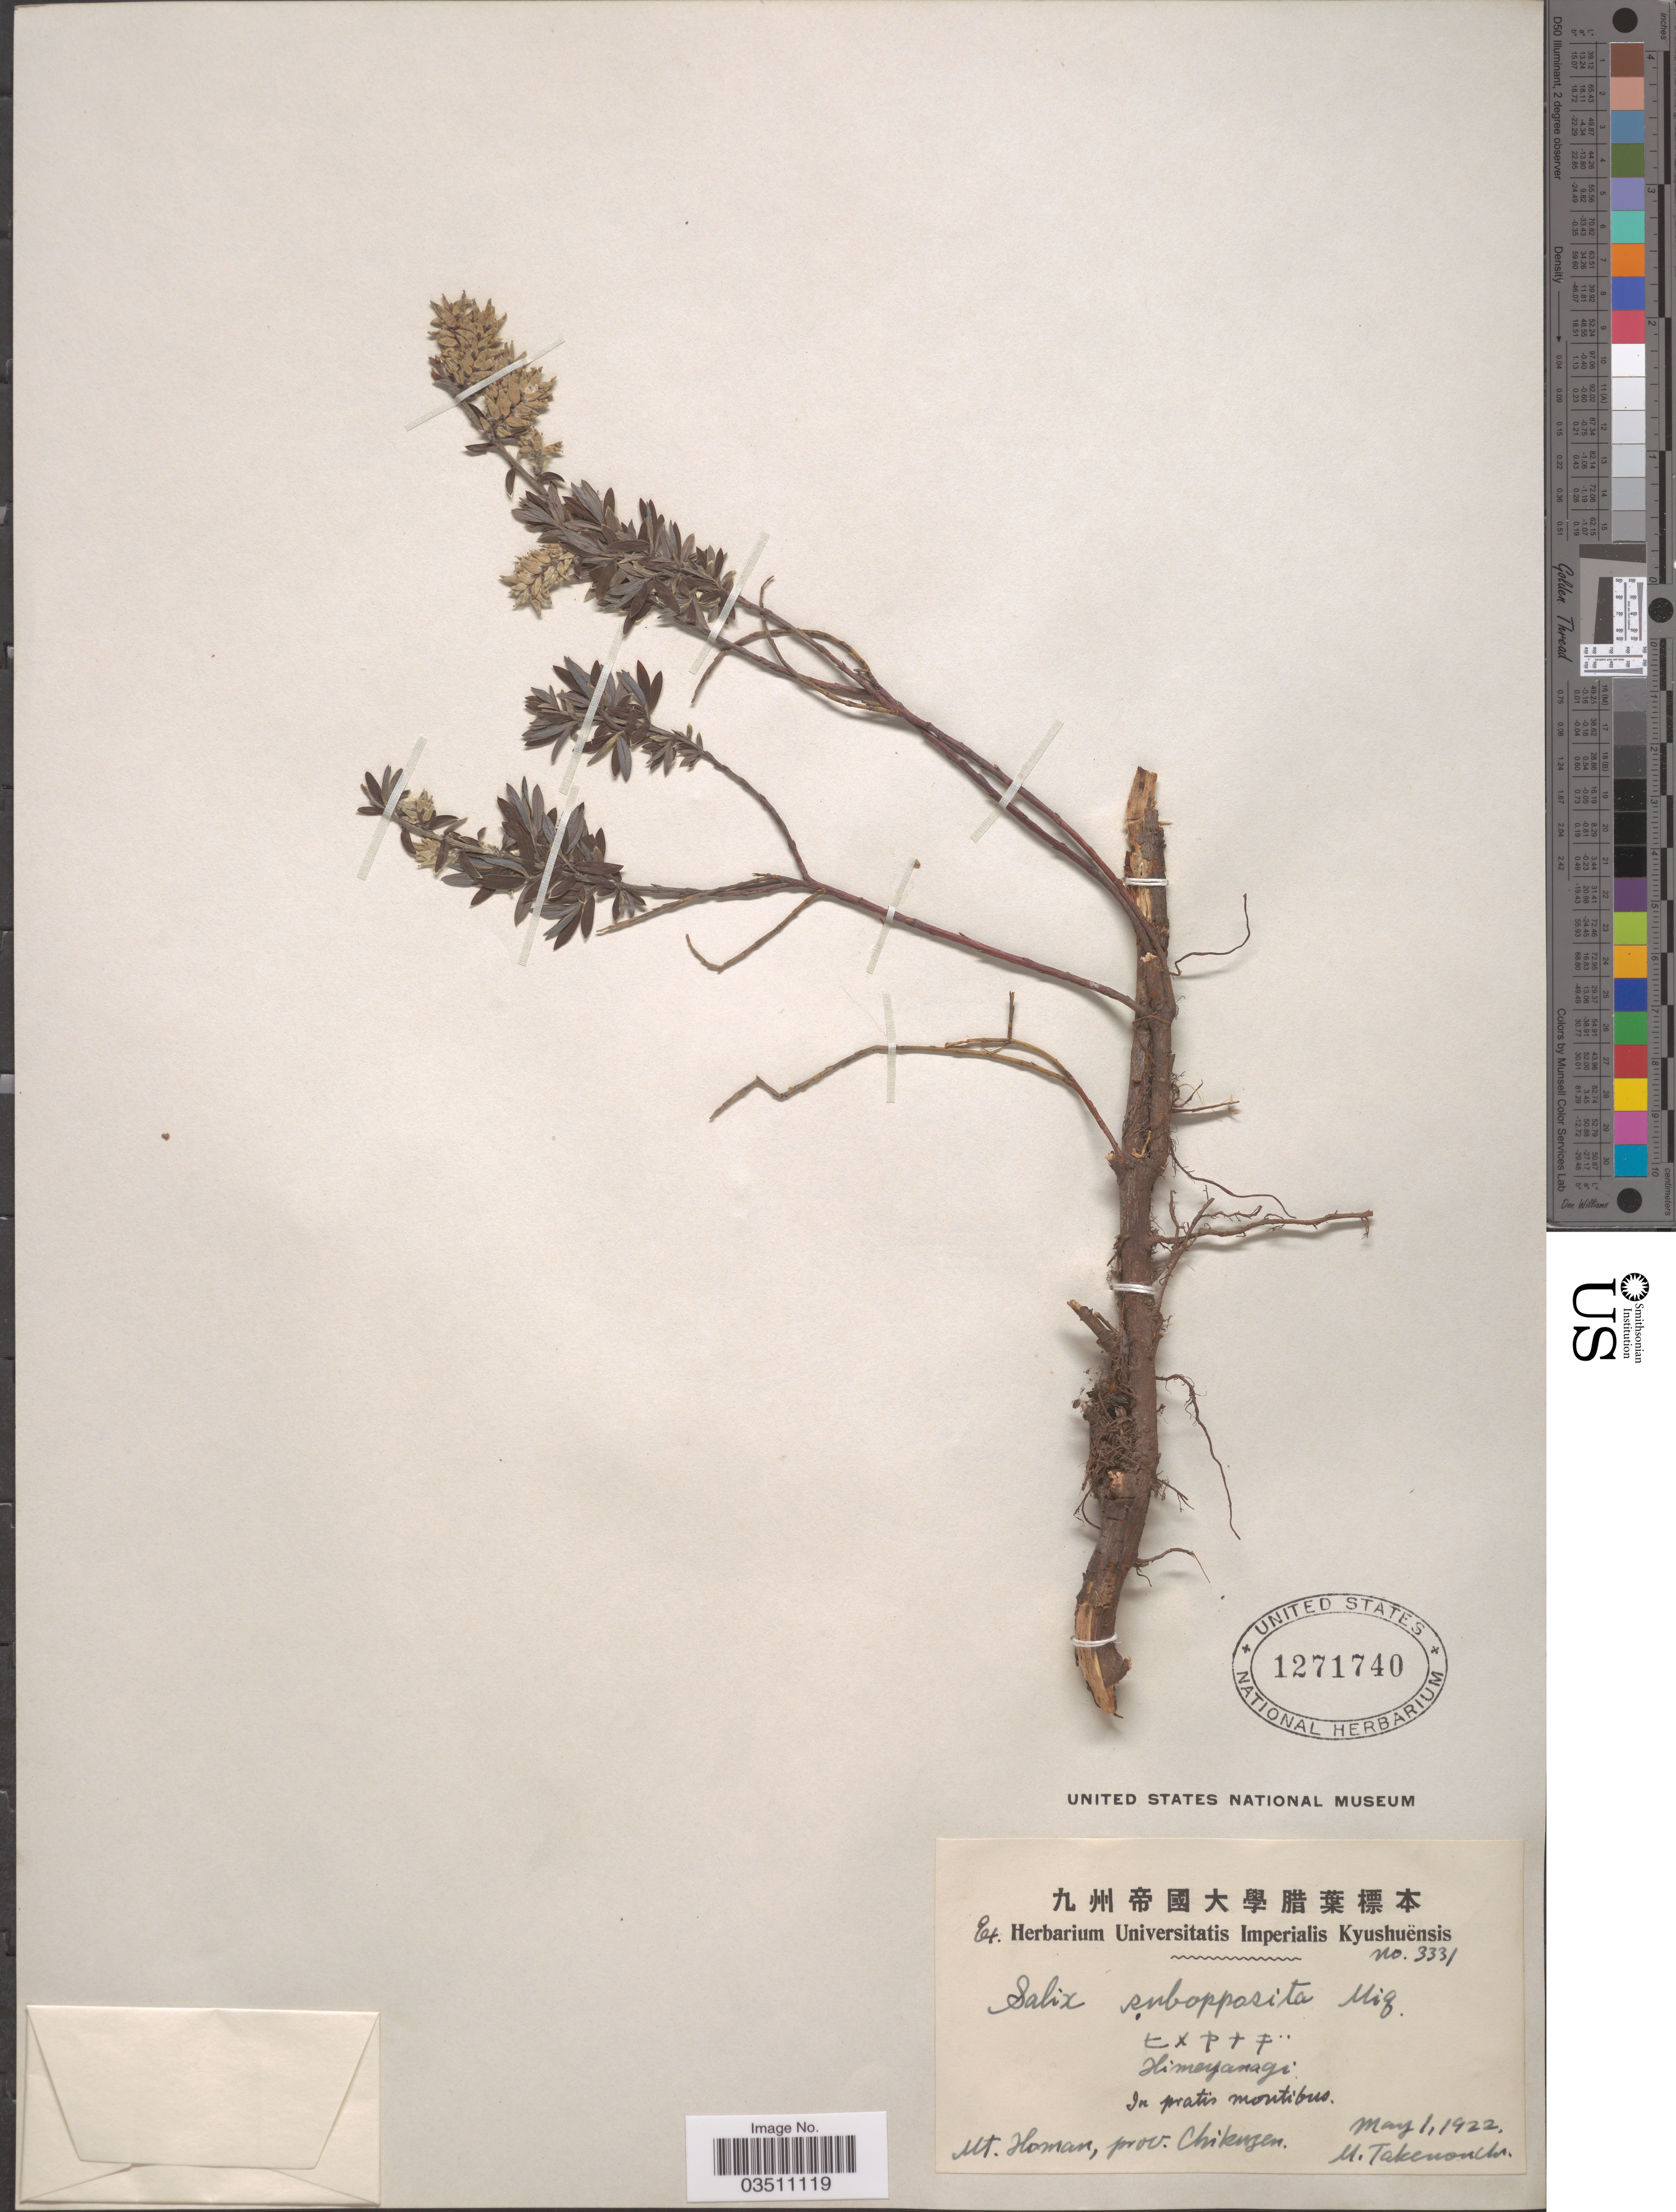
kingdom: Plantae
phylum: Tracheophyta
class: Magnoliopsida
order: Malpighiales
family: Salicaceae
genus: Salix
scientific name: Salix subopposita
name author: Miq.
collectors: M. Takenouchi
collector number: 3331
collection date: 1922-05-01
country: Japan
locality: Mt. Homan, prov. Chikuzen.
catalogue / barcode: US 1271740